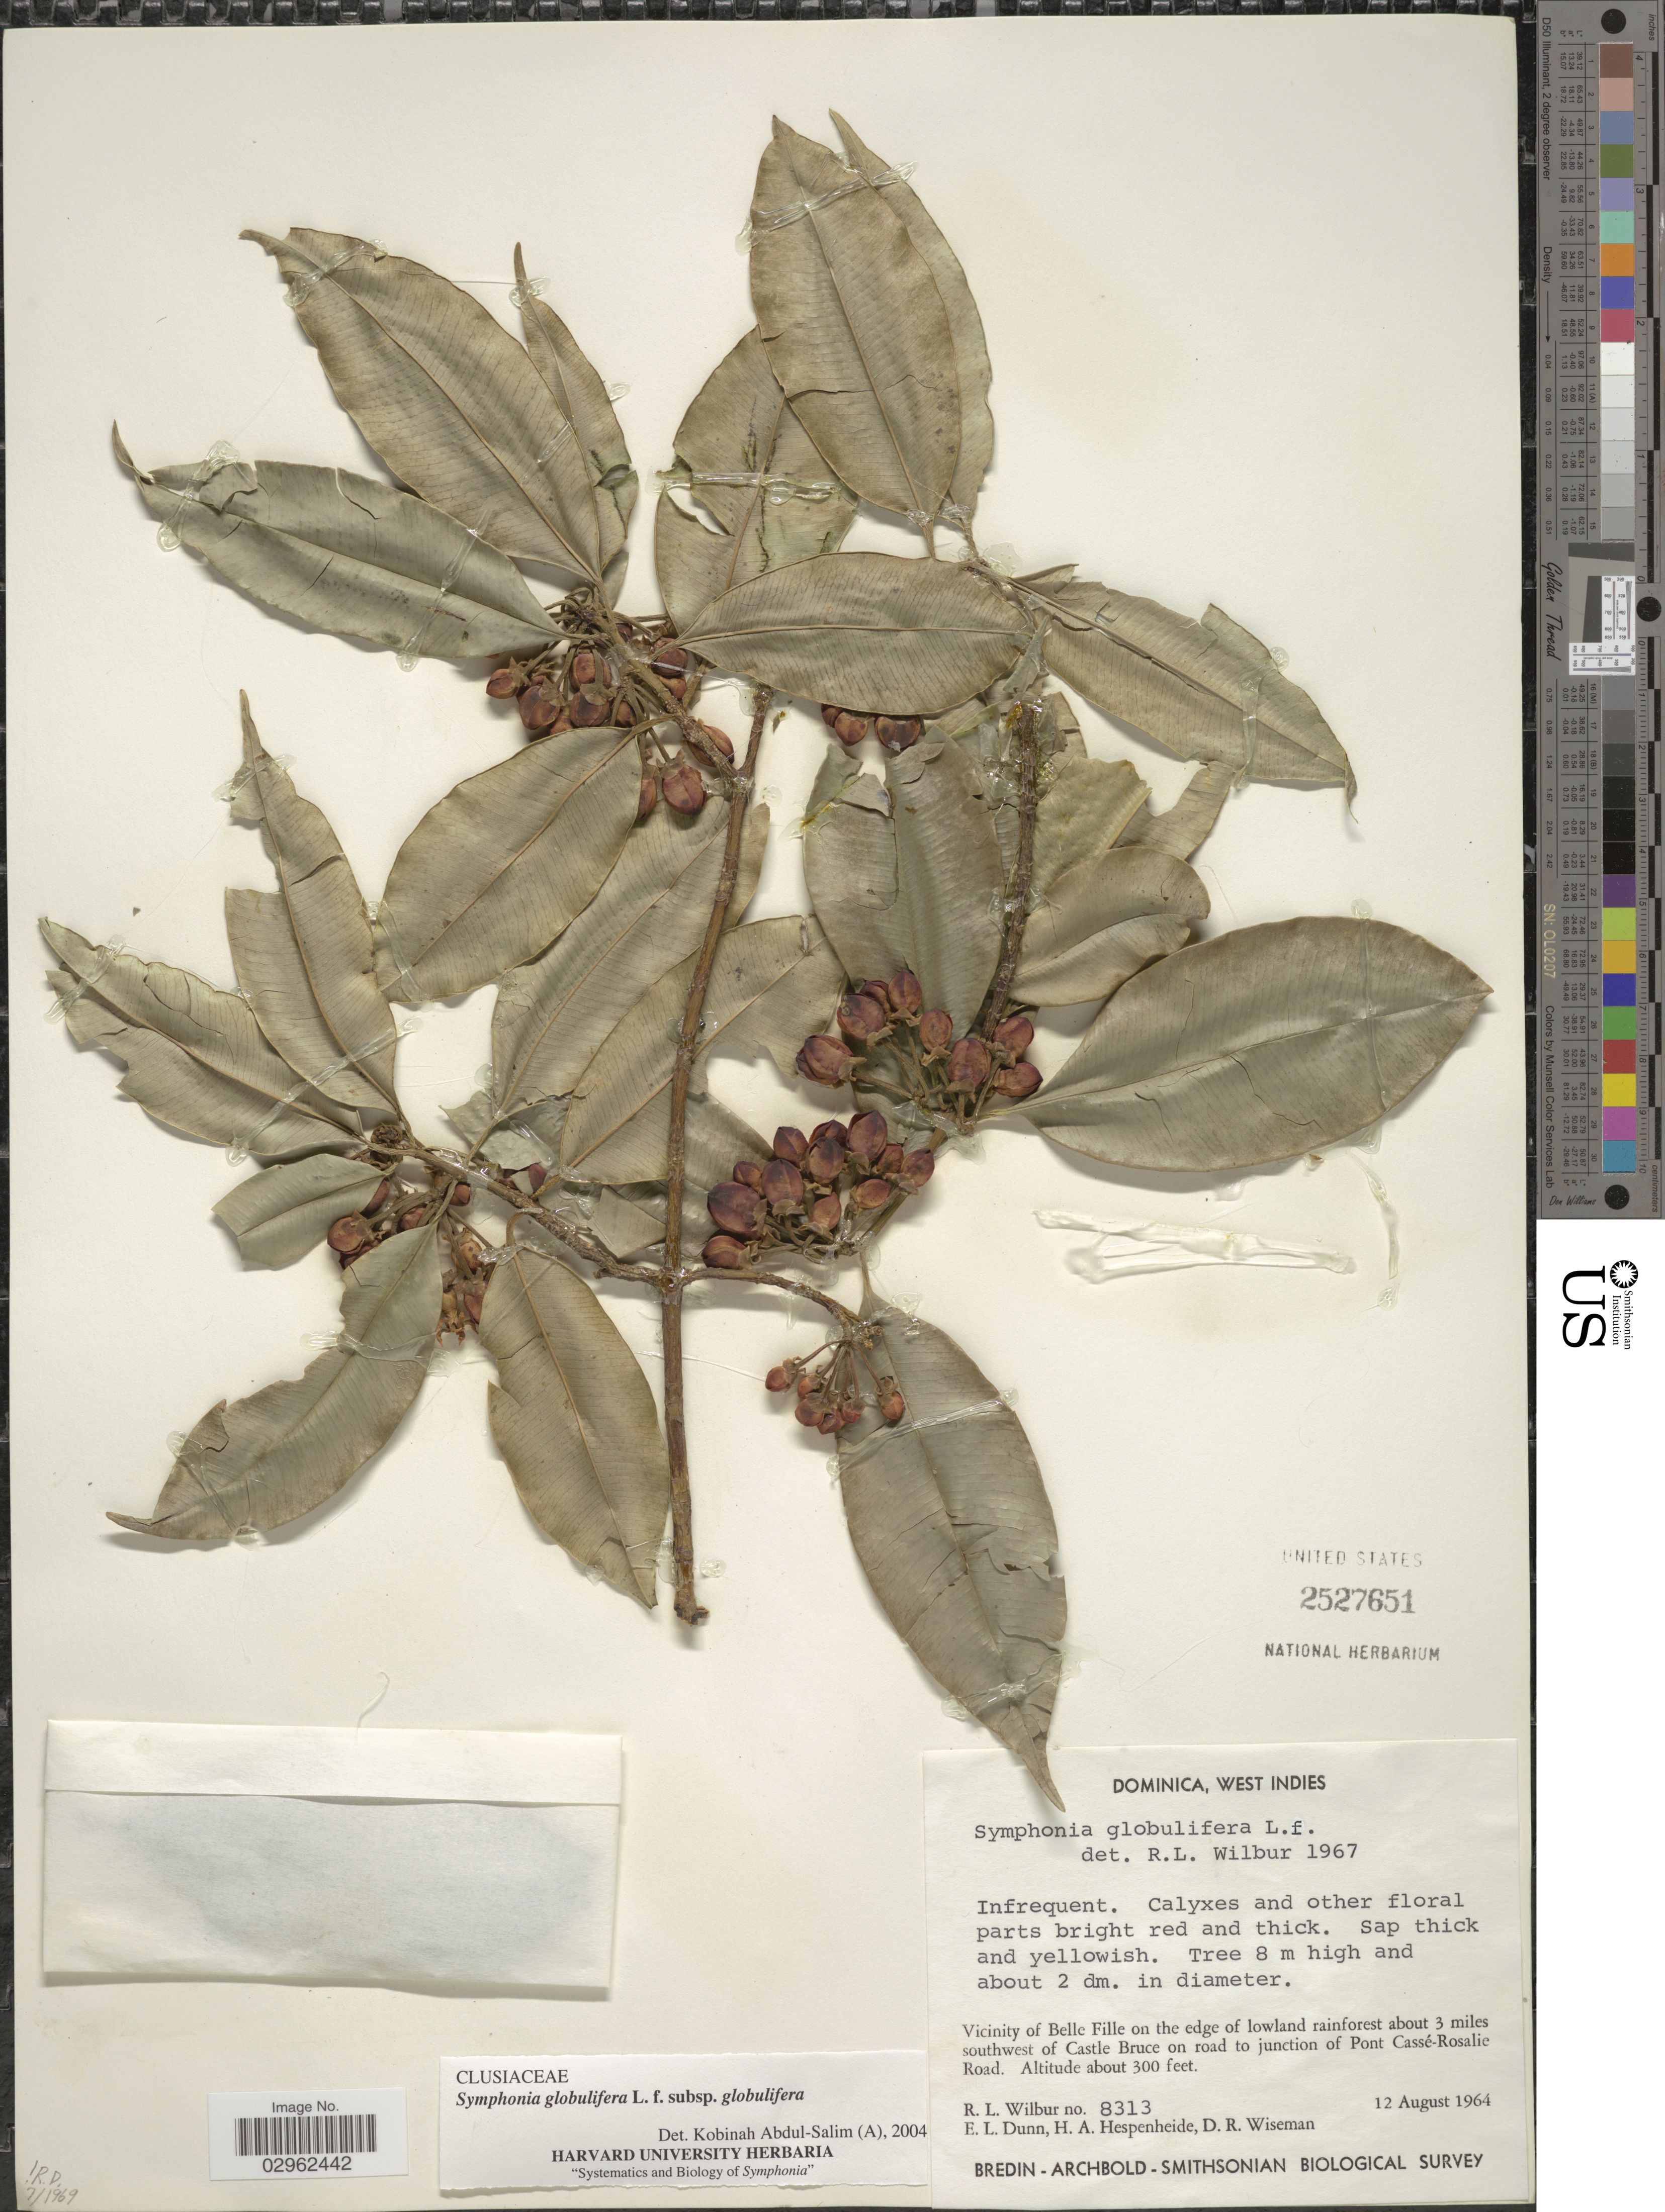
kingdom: Plantae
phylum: Tracheophyta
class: Magnoliopsida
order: Malpighiales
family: Clusiaceae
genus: Symphonia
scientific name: Symphonia globulifera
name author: L. f.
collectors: R. L. Wilbur, E. Dunn, H. A. Hespenheide & D. R. Wiseman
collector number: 8313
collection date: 1964-08-12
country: Dominica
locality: West Indies. Vicinity of Belle Fille on the edge of lowland rainforest about 3 miles southwest of Castle Bruce on road to junction of Pont Cassé-Rosalie Road.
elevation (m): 91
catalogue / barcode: US 2527651